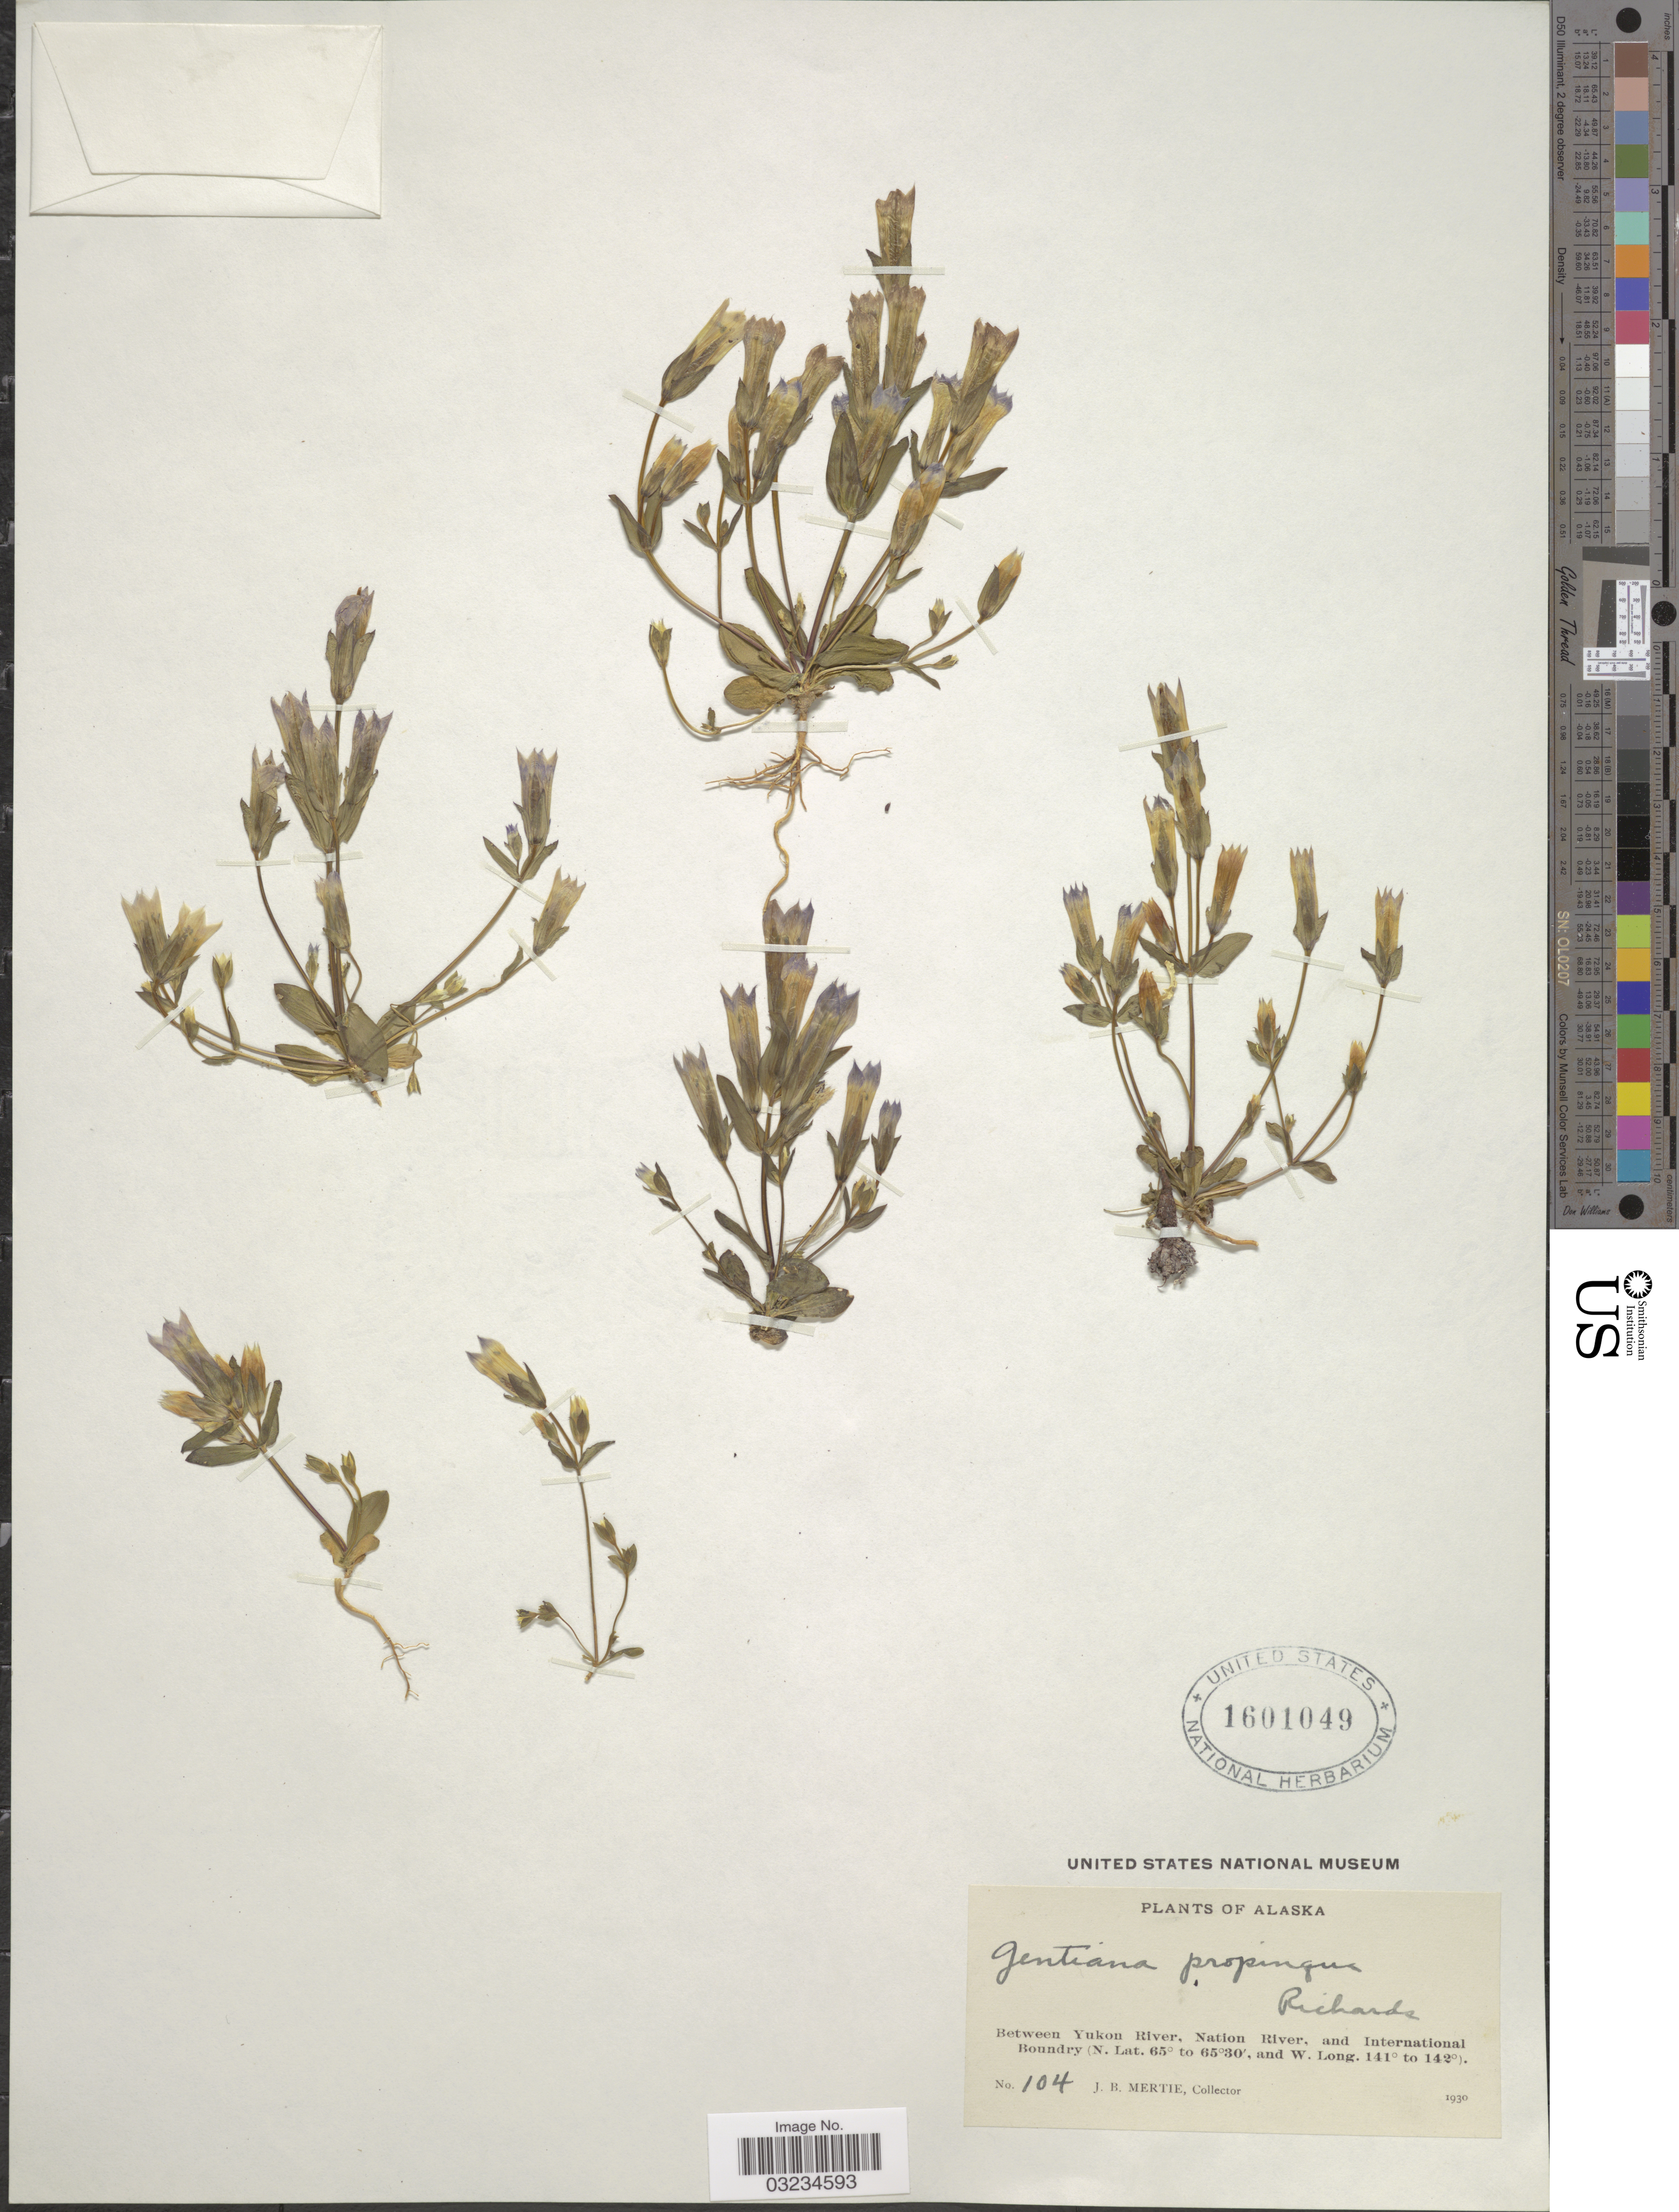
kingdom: Plantae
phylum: Tracheophyta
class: Magnoliopsida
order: Gentianales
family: Gentianaceae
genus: Gentiana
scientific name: Gentiana propinqua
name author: Richards.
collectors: J. Mertie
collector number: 104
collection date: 1930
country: United States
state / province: Alaska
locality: Between Yukon River, Nation River, and International Boundary.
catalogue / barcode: US 1601049